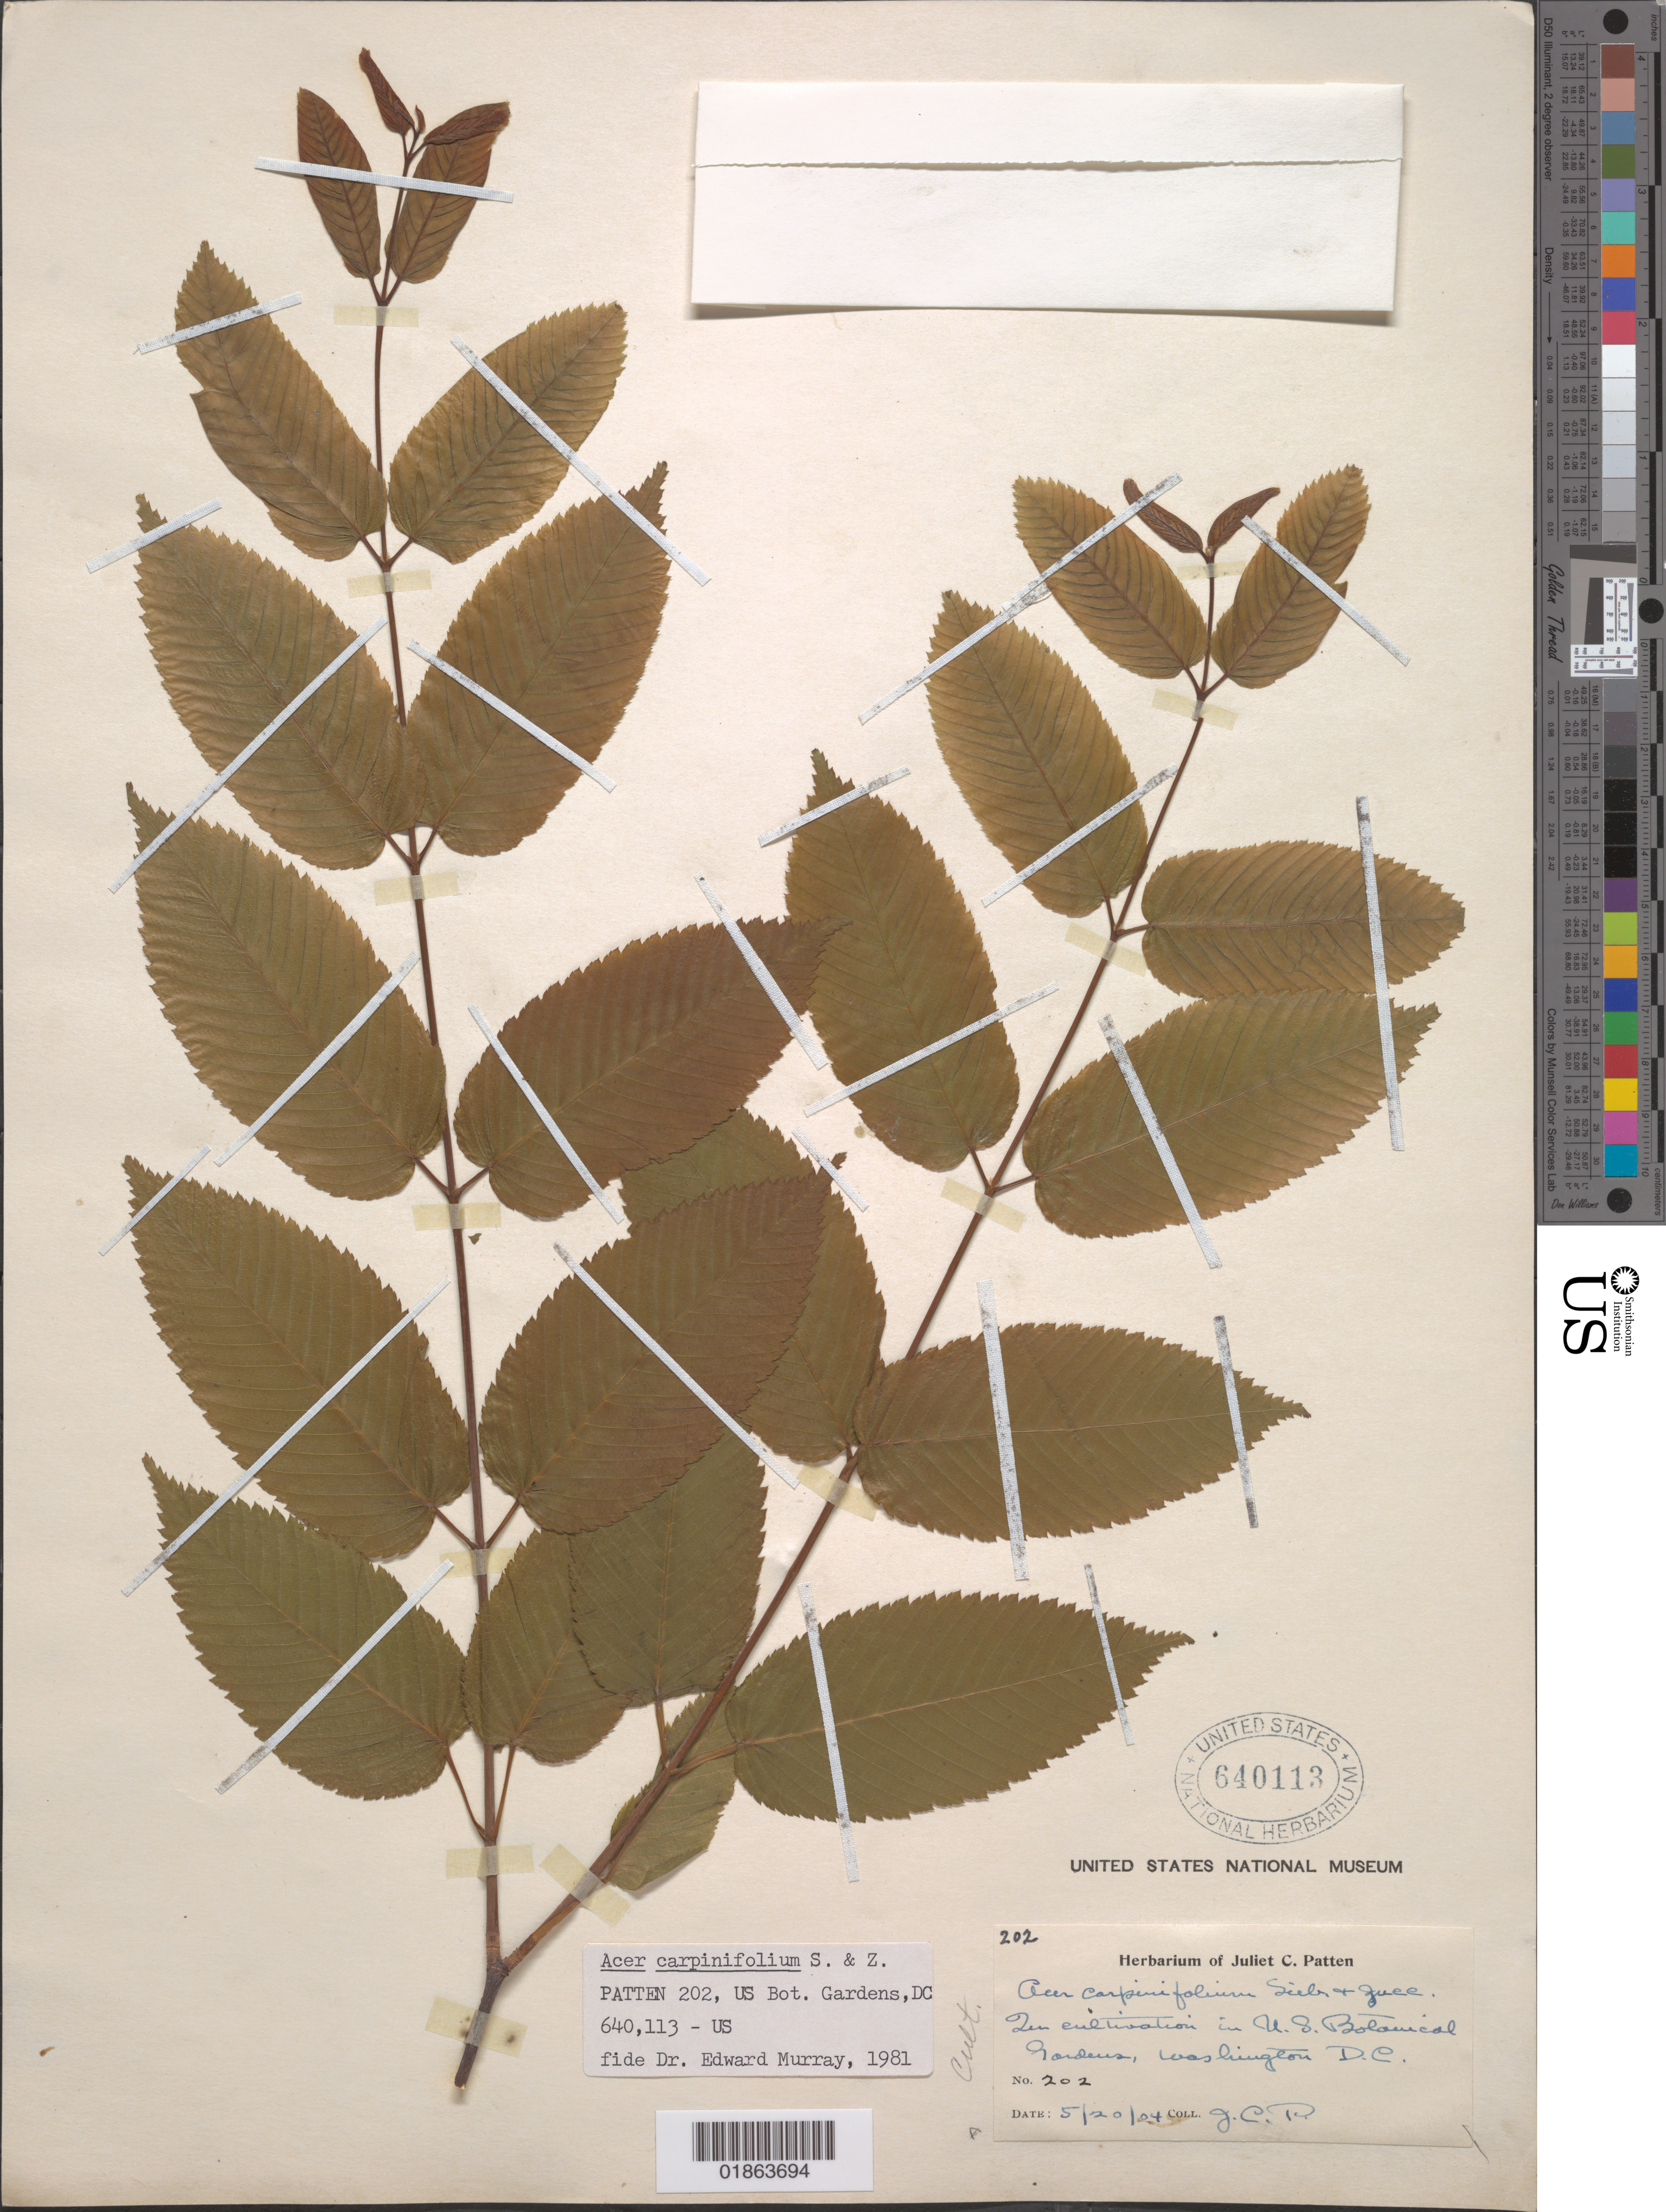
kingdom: Plantae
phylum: Tracheophyta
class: Magnoliopsida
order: Sapindales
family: Sapindaceae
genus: Acer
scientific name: Acer carpinifolium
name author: Siebold & Zucc.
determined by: Murray, Edward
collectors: J. Patten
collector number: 202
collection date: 1904-05-20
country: United States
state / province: District of Columbia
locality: U.S. Botanical Garden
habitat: Cultivated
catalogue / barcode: US 640113